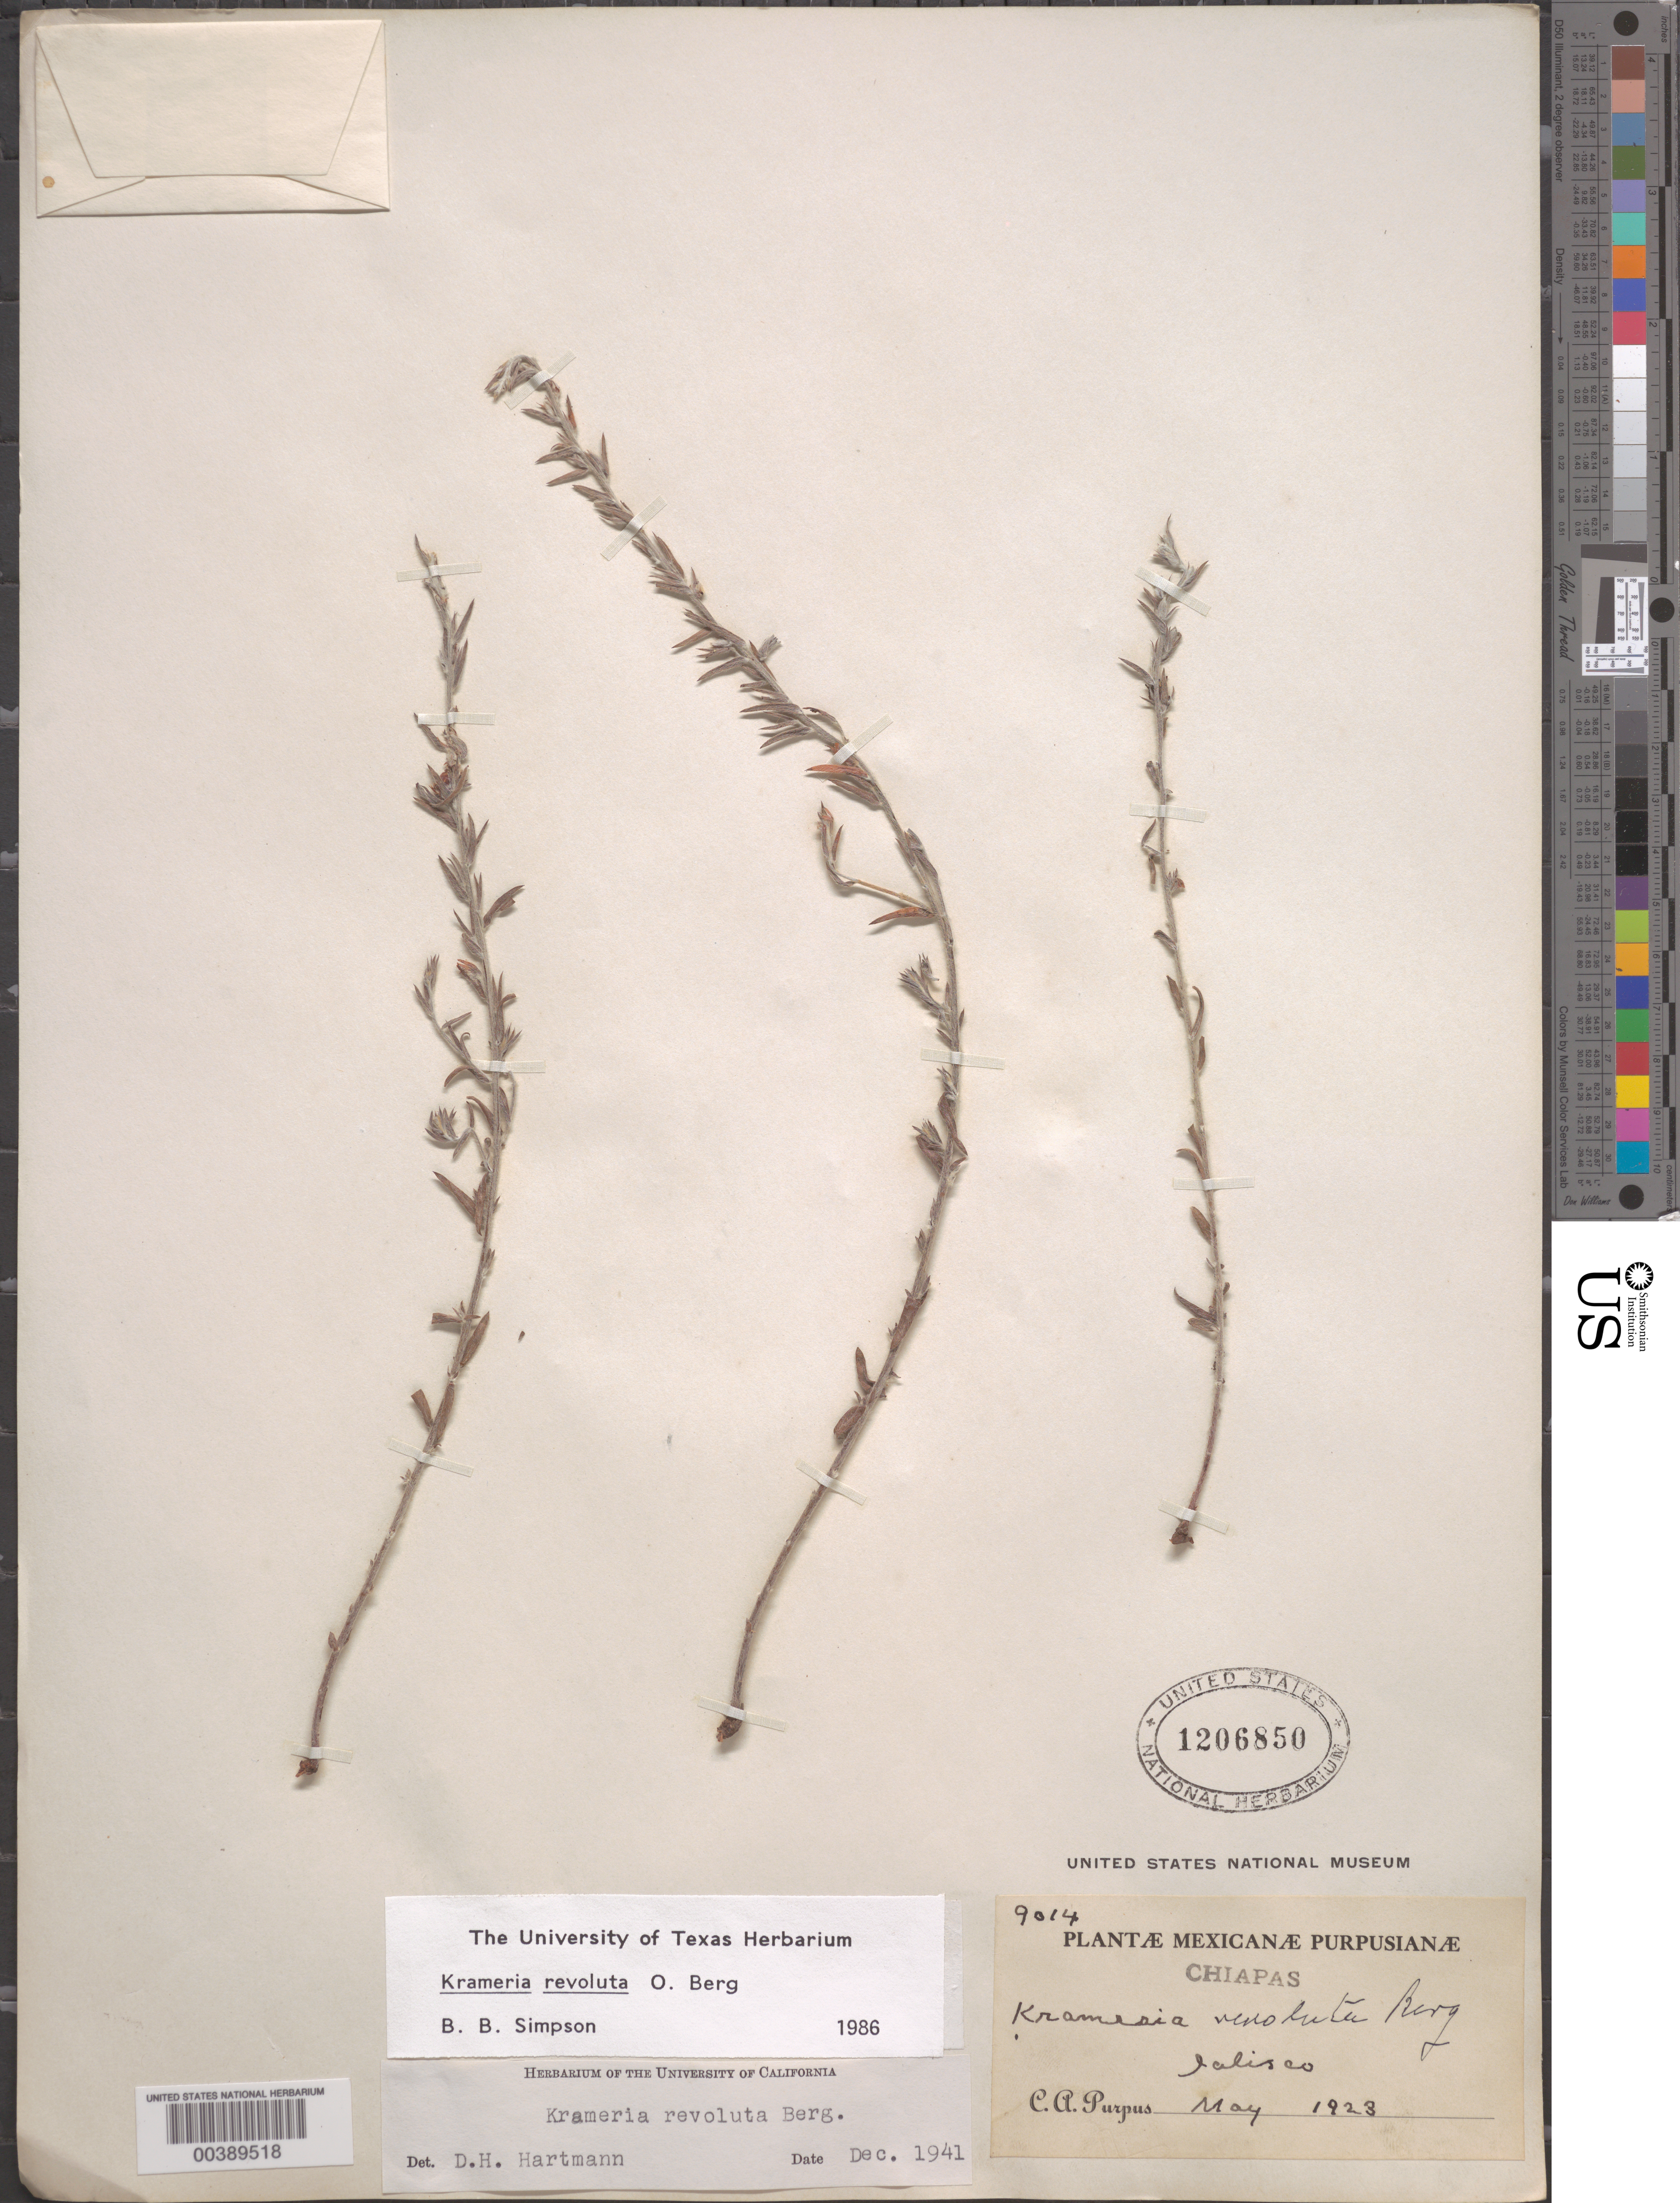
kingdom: Plantae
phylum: Tracheophyta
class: Magnoliopsida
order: Zygophyllales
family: Krameriaceae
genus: Krameria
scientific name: Krameria revoluta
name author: O. Berg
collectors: C. A. Purpus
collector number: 9014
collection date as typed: May 1923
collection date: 1923-05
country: Mexico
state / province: Chiapas / Jalisco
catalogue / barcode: US 1206850